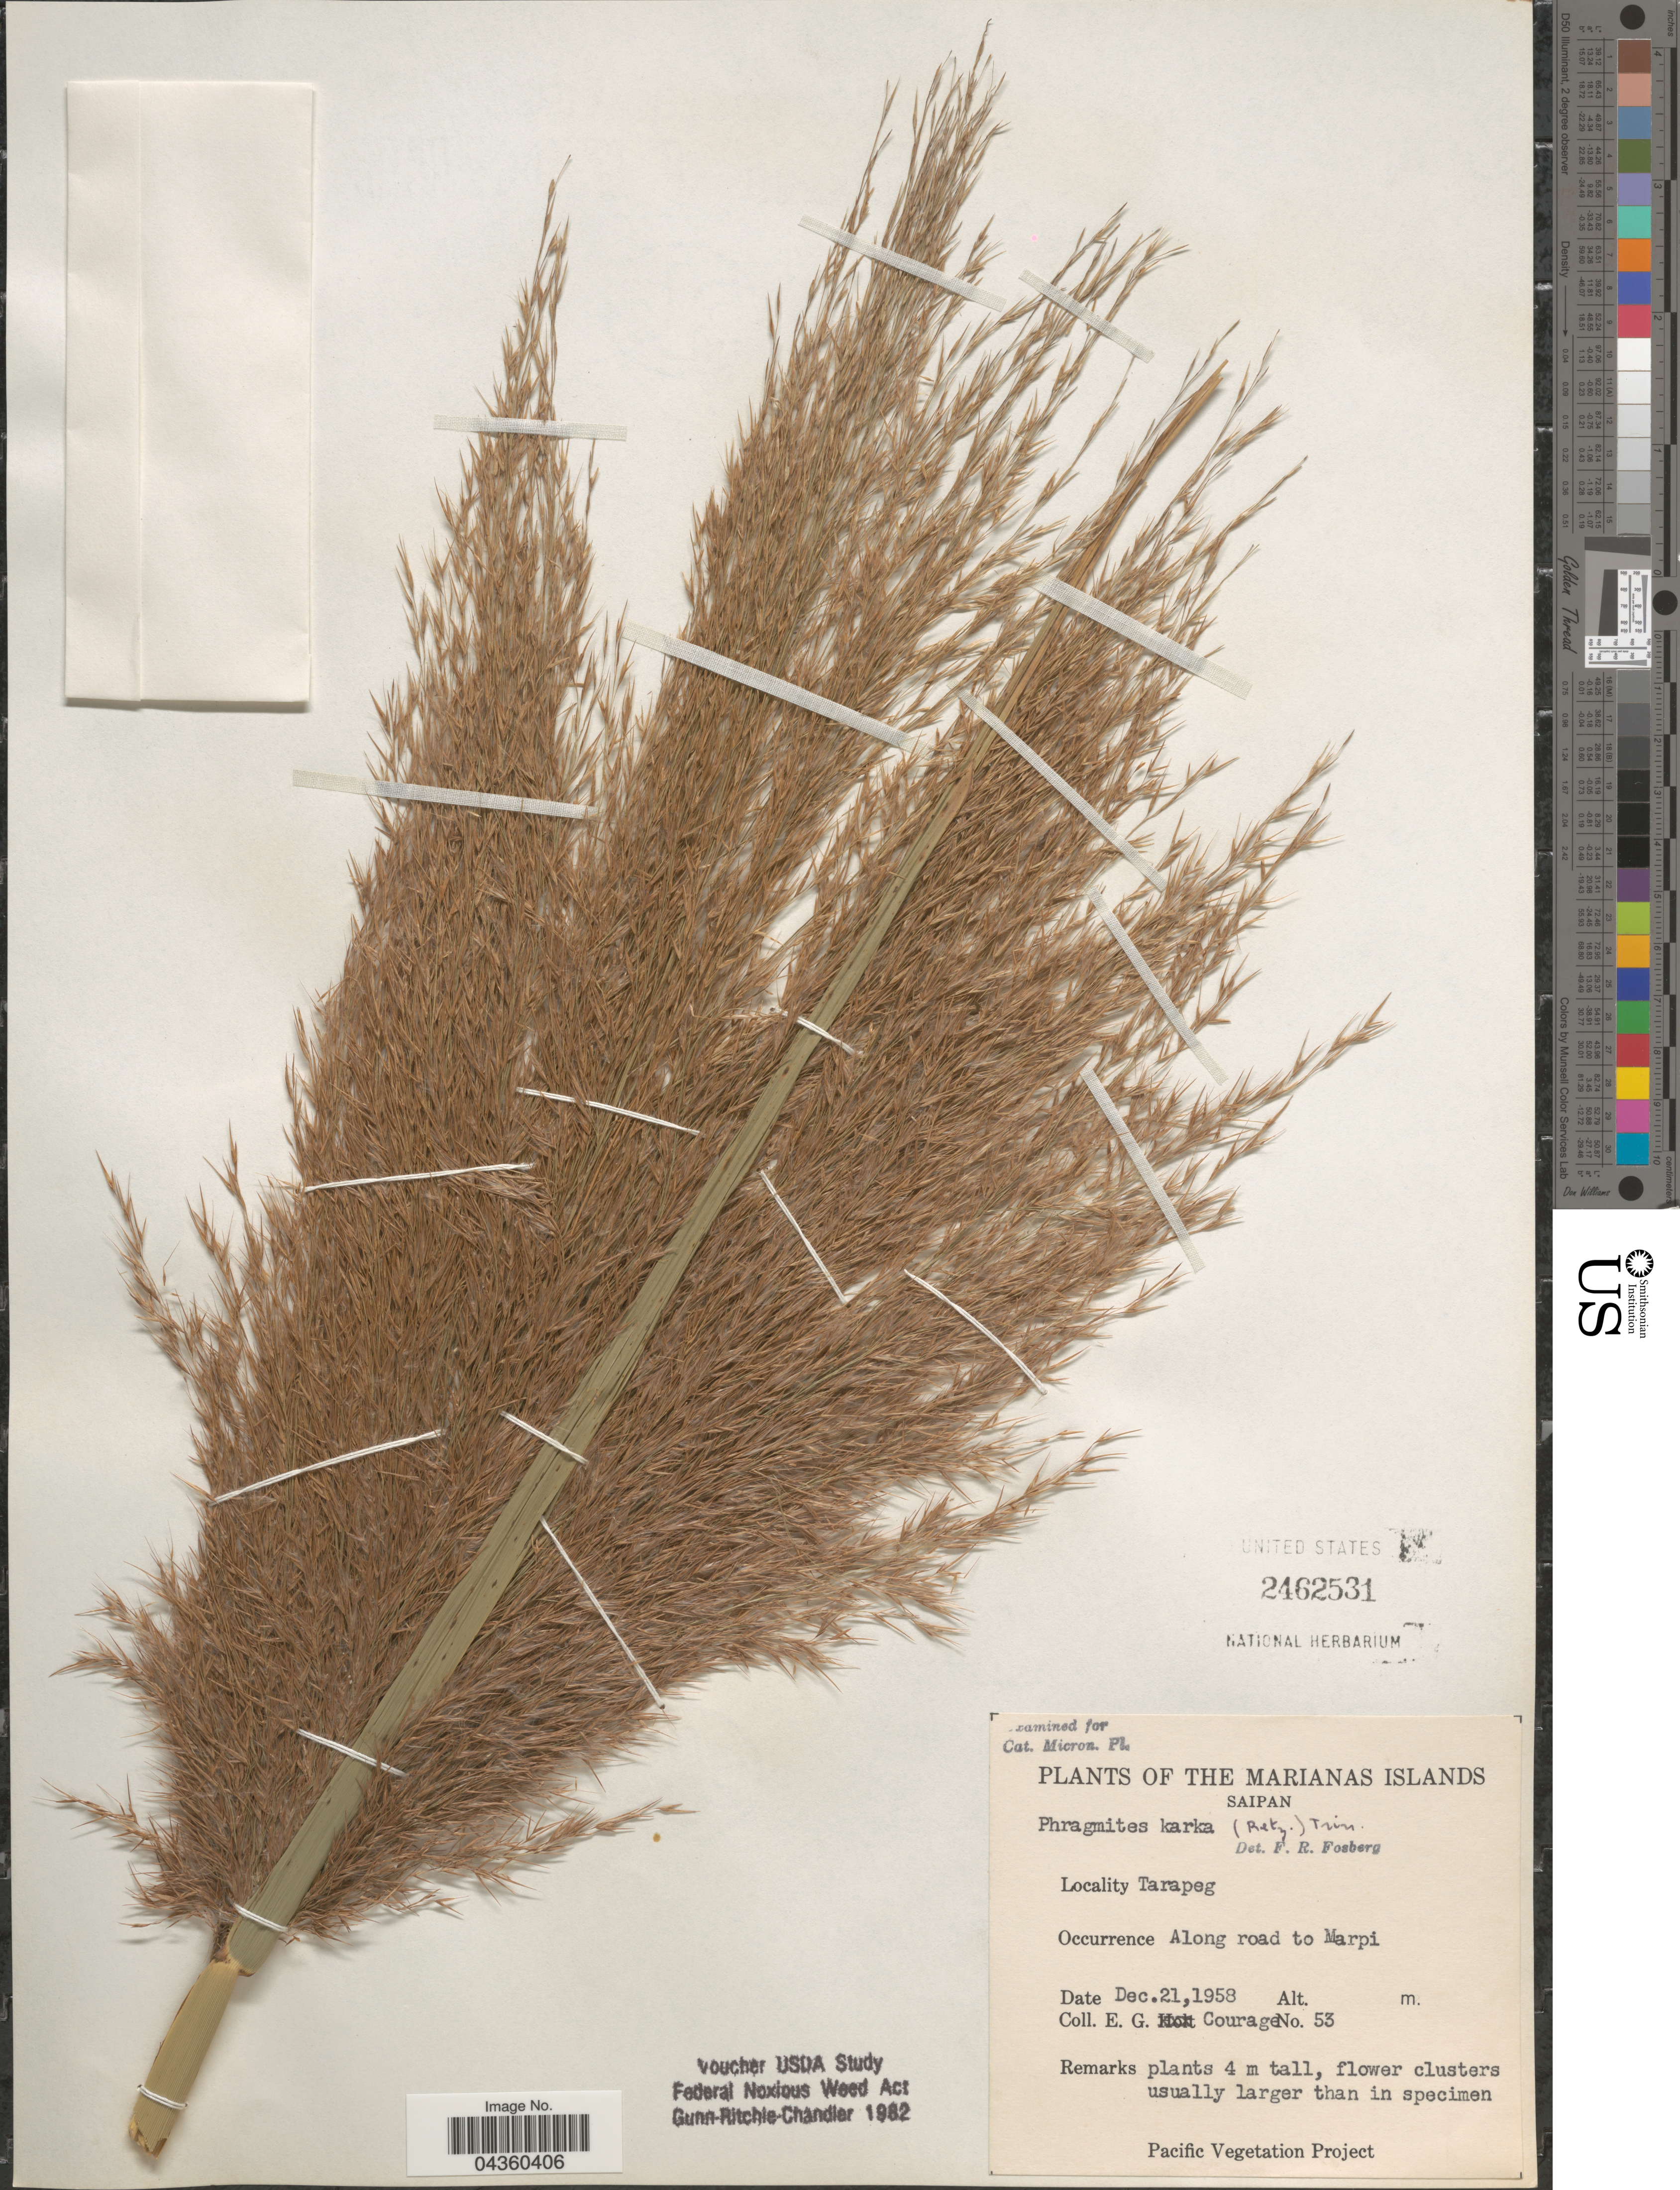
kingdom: Plantae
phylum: Tracheophyta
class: Liliopsida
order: Poales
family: Poaceae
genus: Phragmites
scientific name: Phragmites karka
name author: (Retz.) Trin. ex Steud.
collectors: E. Courage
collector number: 53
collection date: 1958-12-21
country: Northern Mariana Islands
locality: The Marianas Islands. Saipan. Tarapeg. Along road to Marpi.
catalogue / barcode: US 2462531